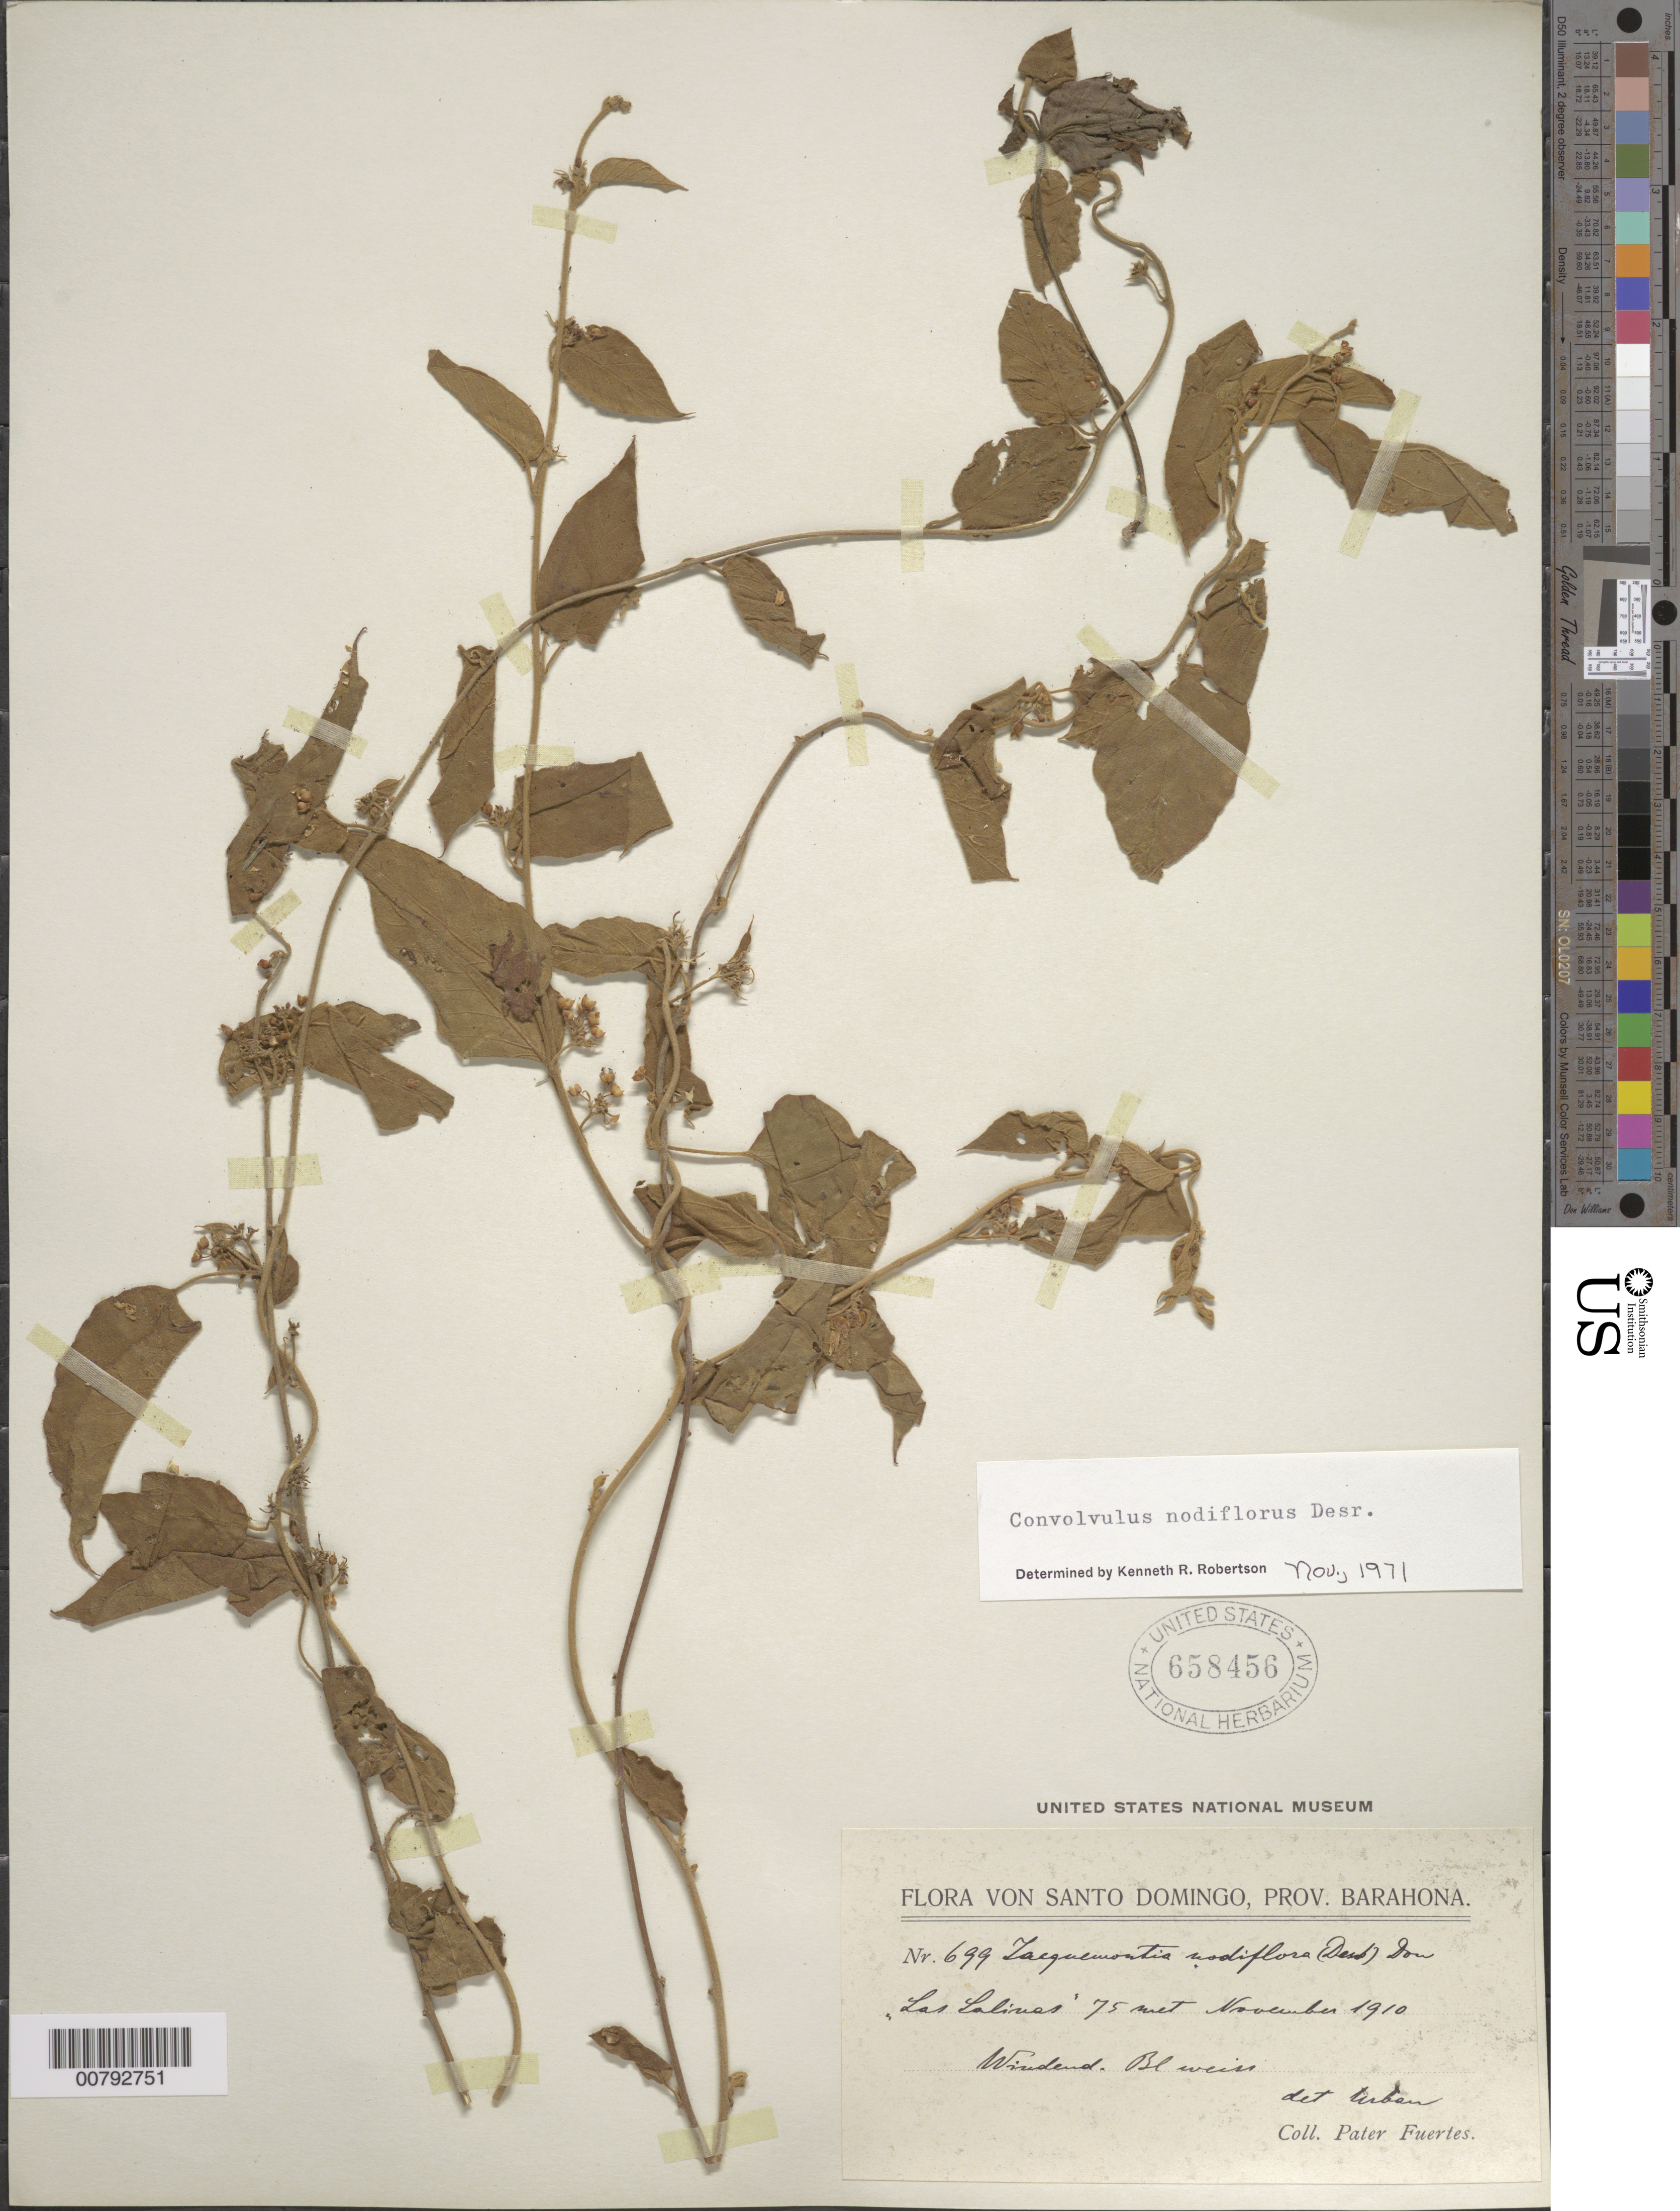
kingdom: Plantae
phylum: Tracheophyta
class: Magnoliopsida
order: Solanales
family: Convolvulaceae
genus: Convolvulus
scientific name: Convolvulus nodiflorus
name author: Desr.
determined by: Robertson, K. R.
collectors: M. D. Fuertes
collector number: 699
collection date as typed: Nov 1910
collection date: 1910-11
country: Dominican Republic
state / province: Barahona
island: Hispaniola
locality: Las Salinas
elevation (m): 75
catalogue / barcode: US 658456